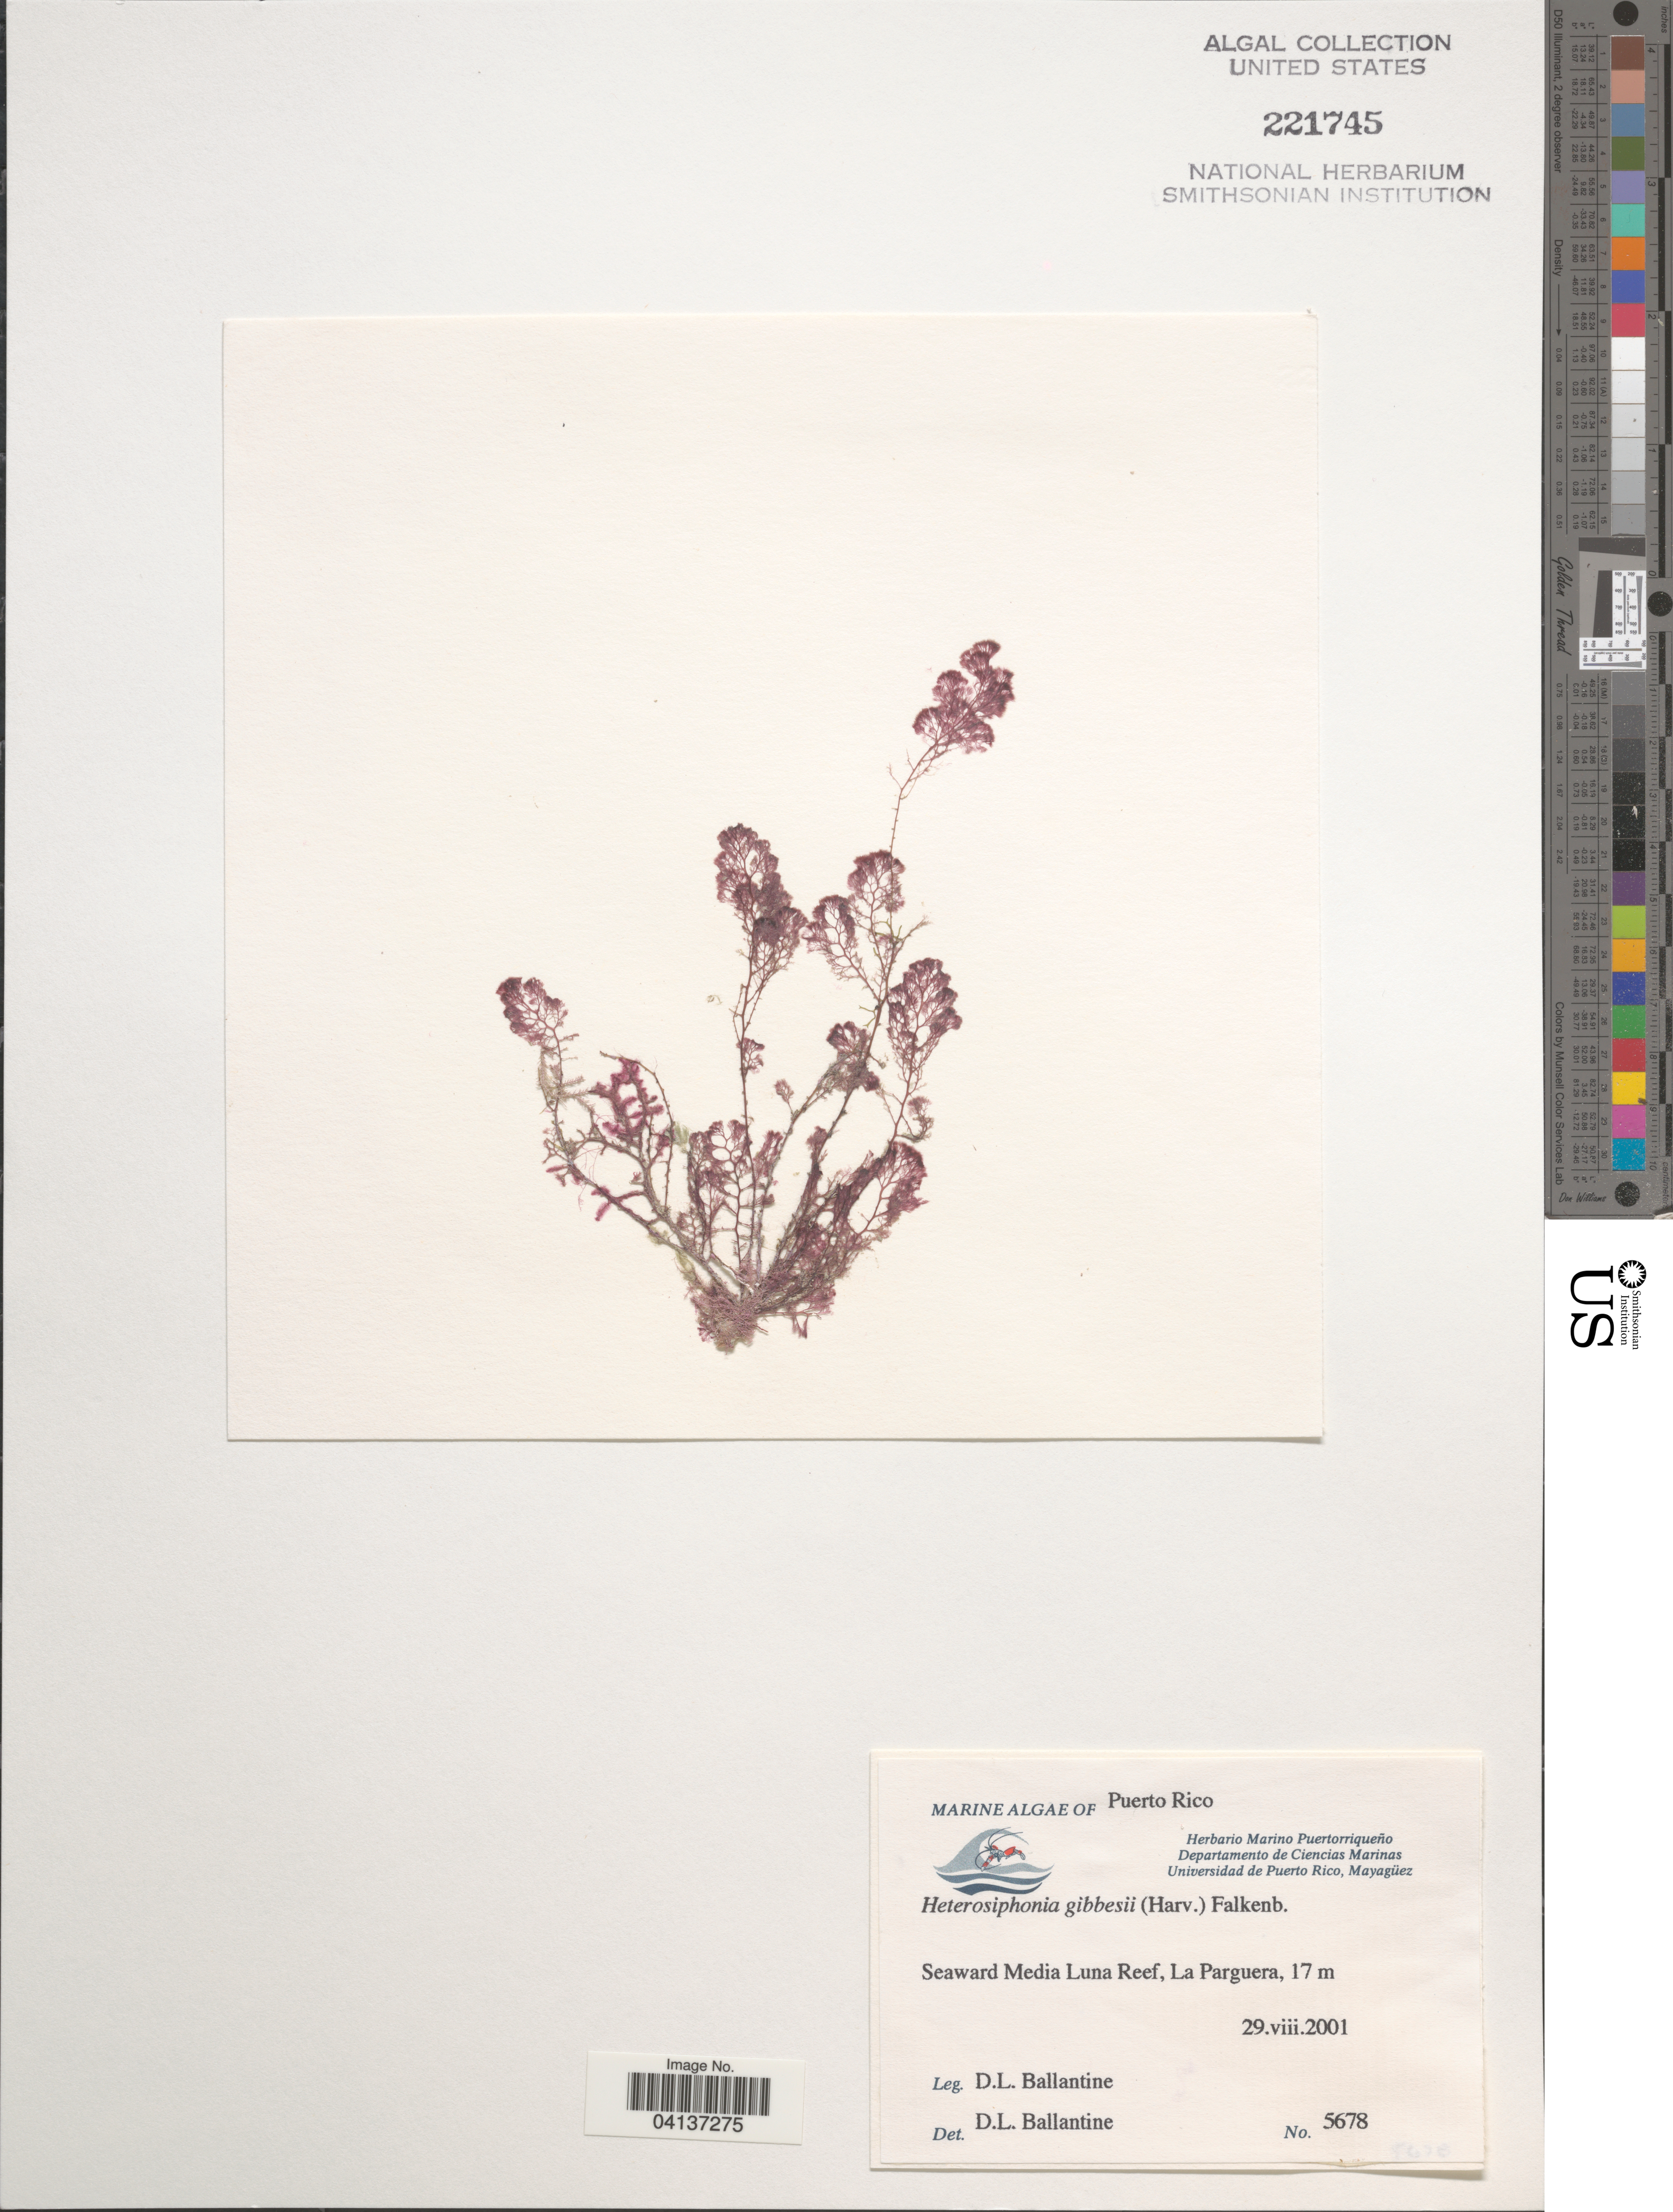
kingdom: Plantae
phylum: Rhodophyta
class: Florideophyceae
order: Ceramiales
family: Dasyaceae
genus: Heterosiphonia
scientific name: Heterosiphonia gibbesii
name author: (Harv.)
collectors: D.L. Ballantine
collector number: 5678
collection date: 2001-08-29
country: Puerto Rico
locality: Seaward Media Luna Reef, La Parguera.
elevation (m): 17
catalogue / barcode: US 221745